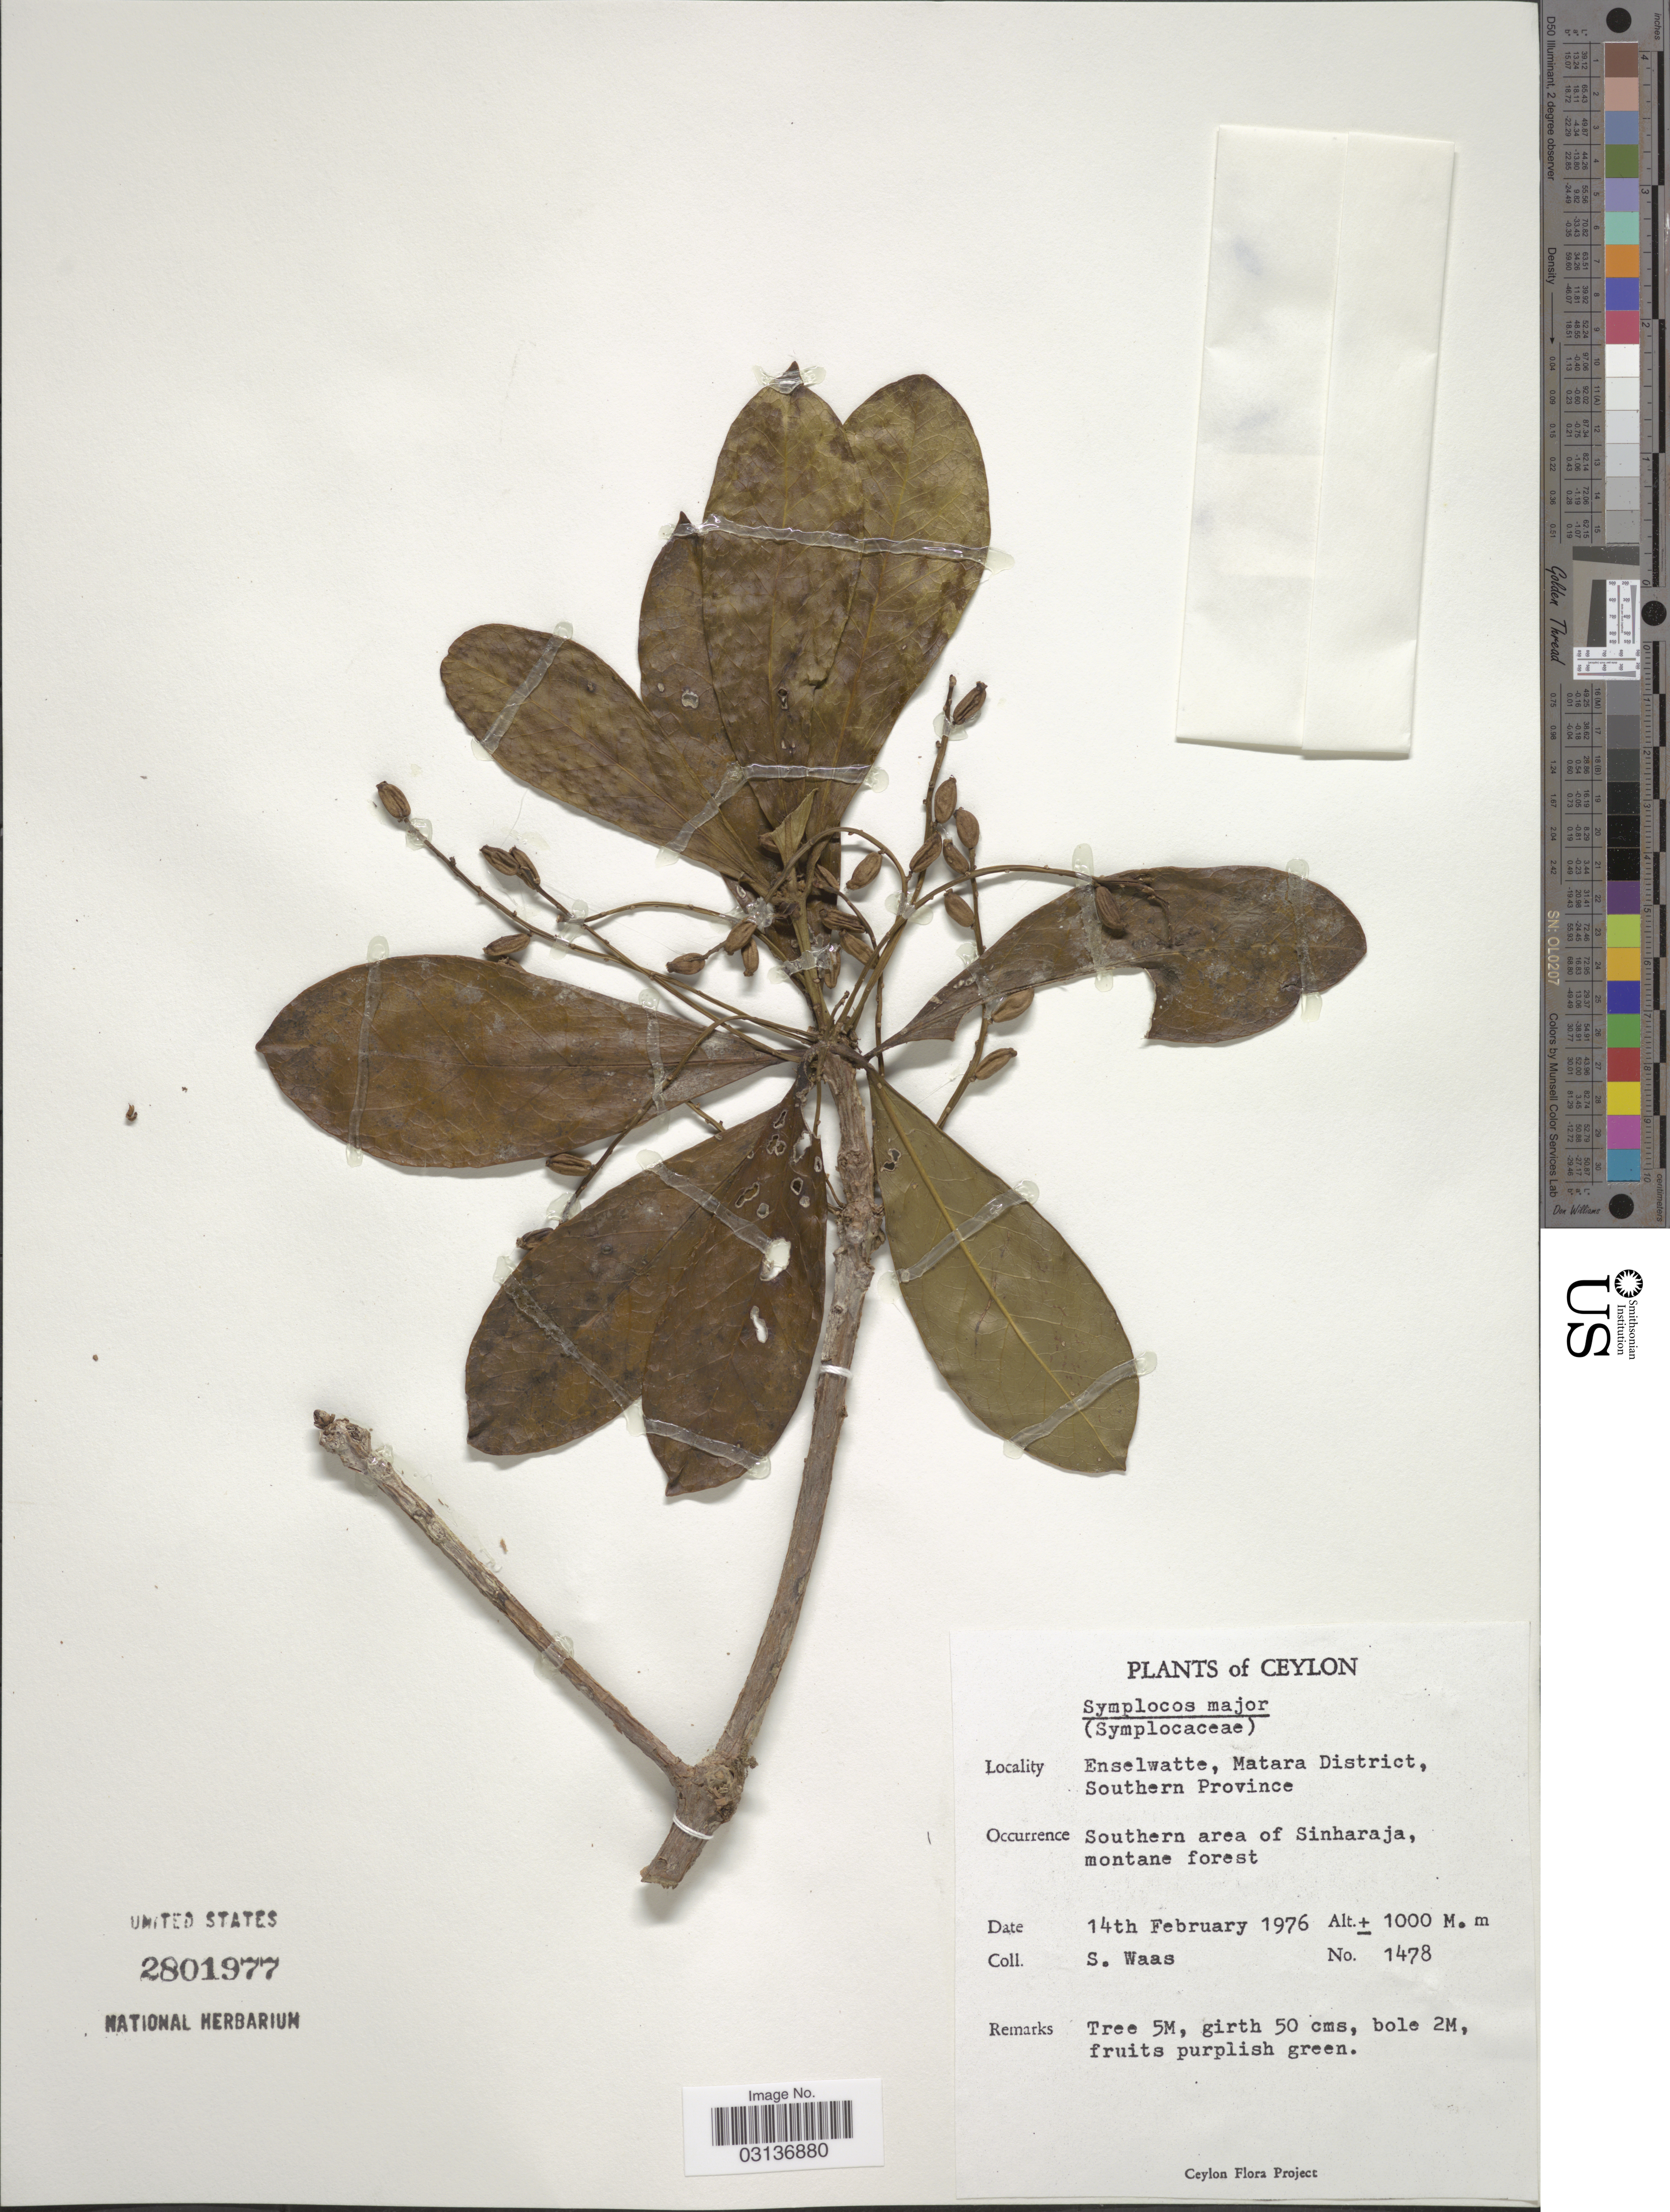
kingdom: Plantae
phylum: Tracheophyta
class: Magnoliopsida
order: Ericales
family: Symplocaceae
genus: Symplocos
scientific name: Symplocos major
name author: Brand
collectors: S. Waas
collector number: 1478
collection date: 1976-02-14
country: Sri Lanka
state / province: Southern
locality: Ceylon. Enselwatte, Matara District, Southern Province. Southern area of Sinharaja, montane forest.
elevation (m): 1000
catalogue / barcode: US 2801977